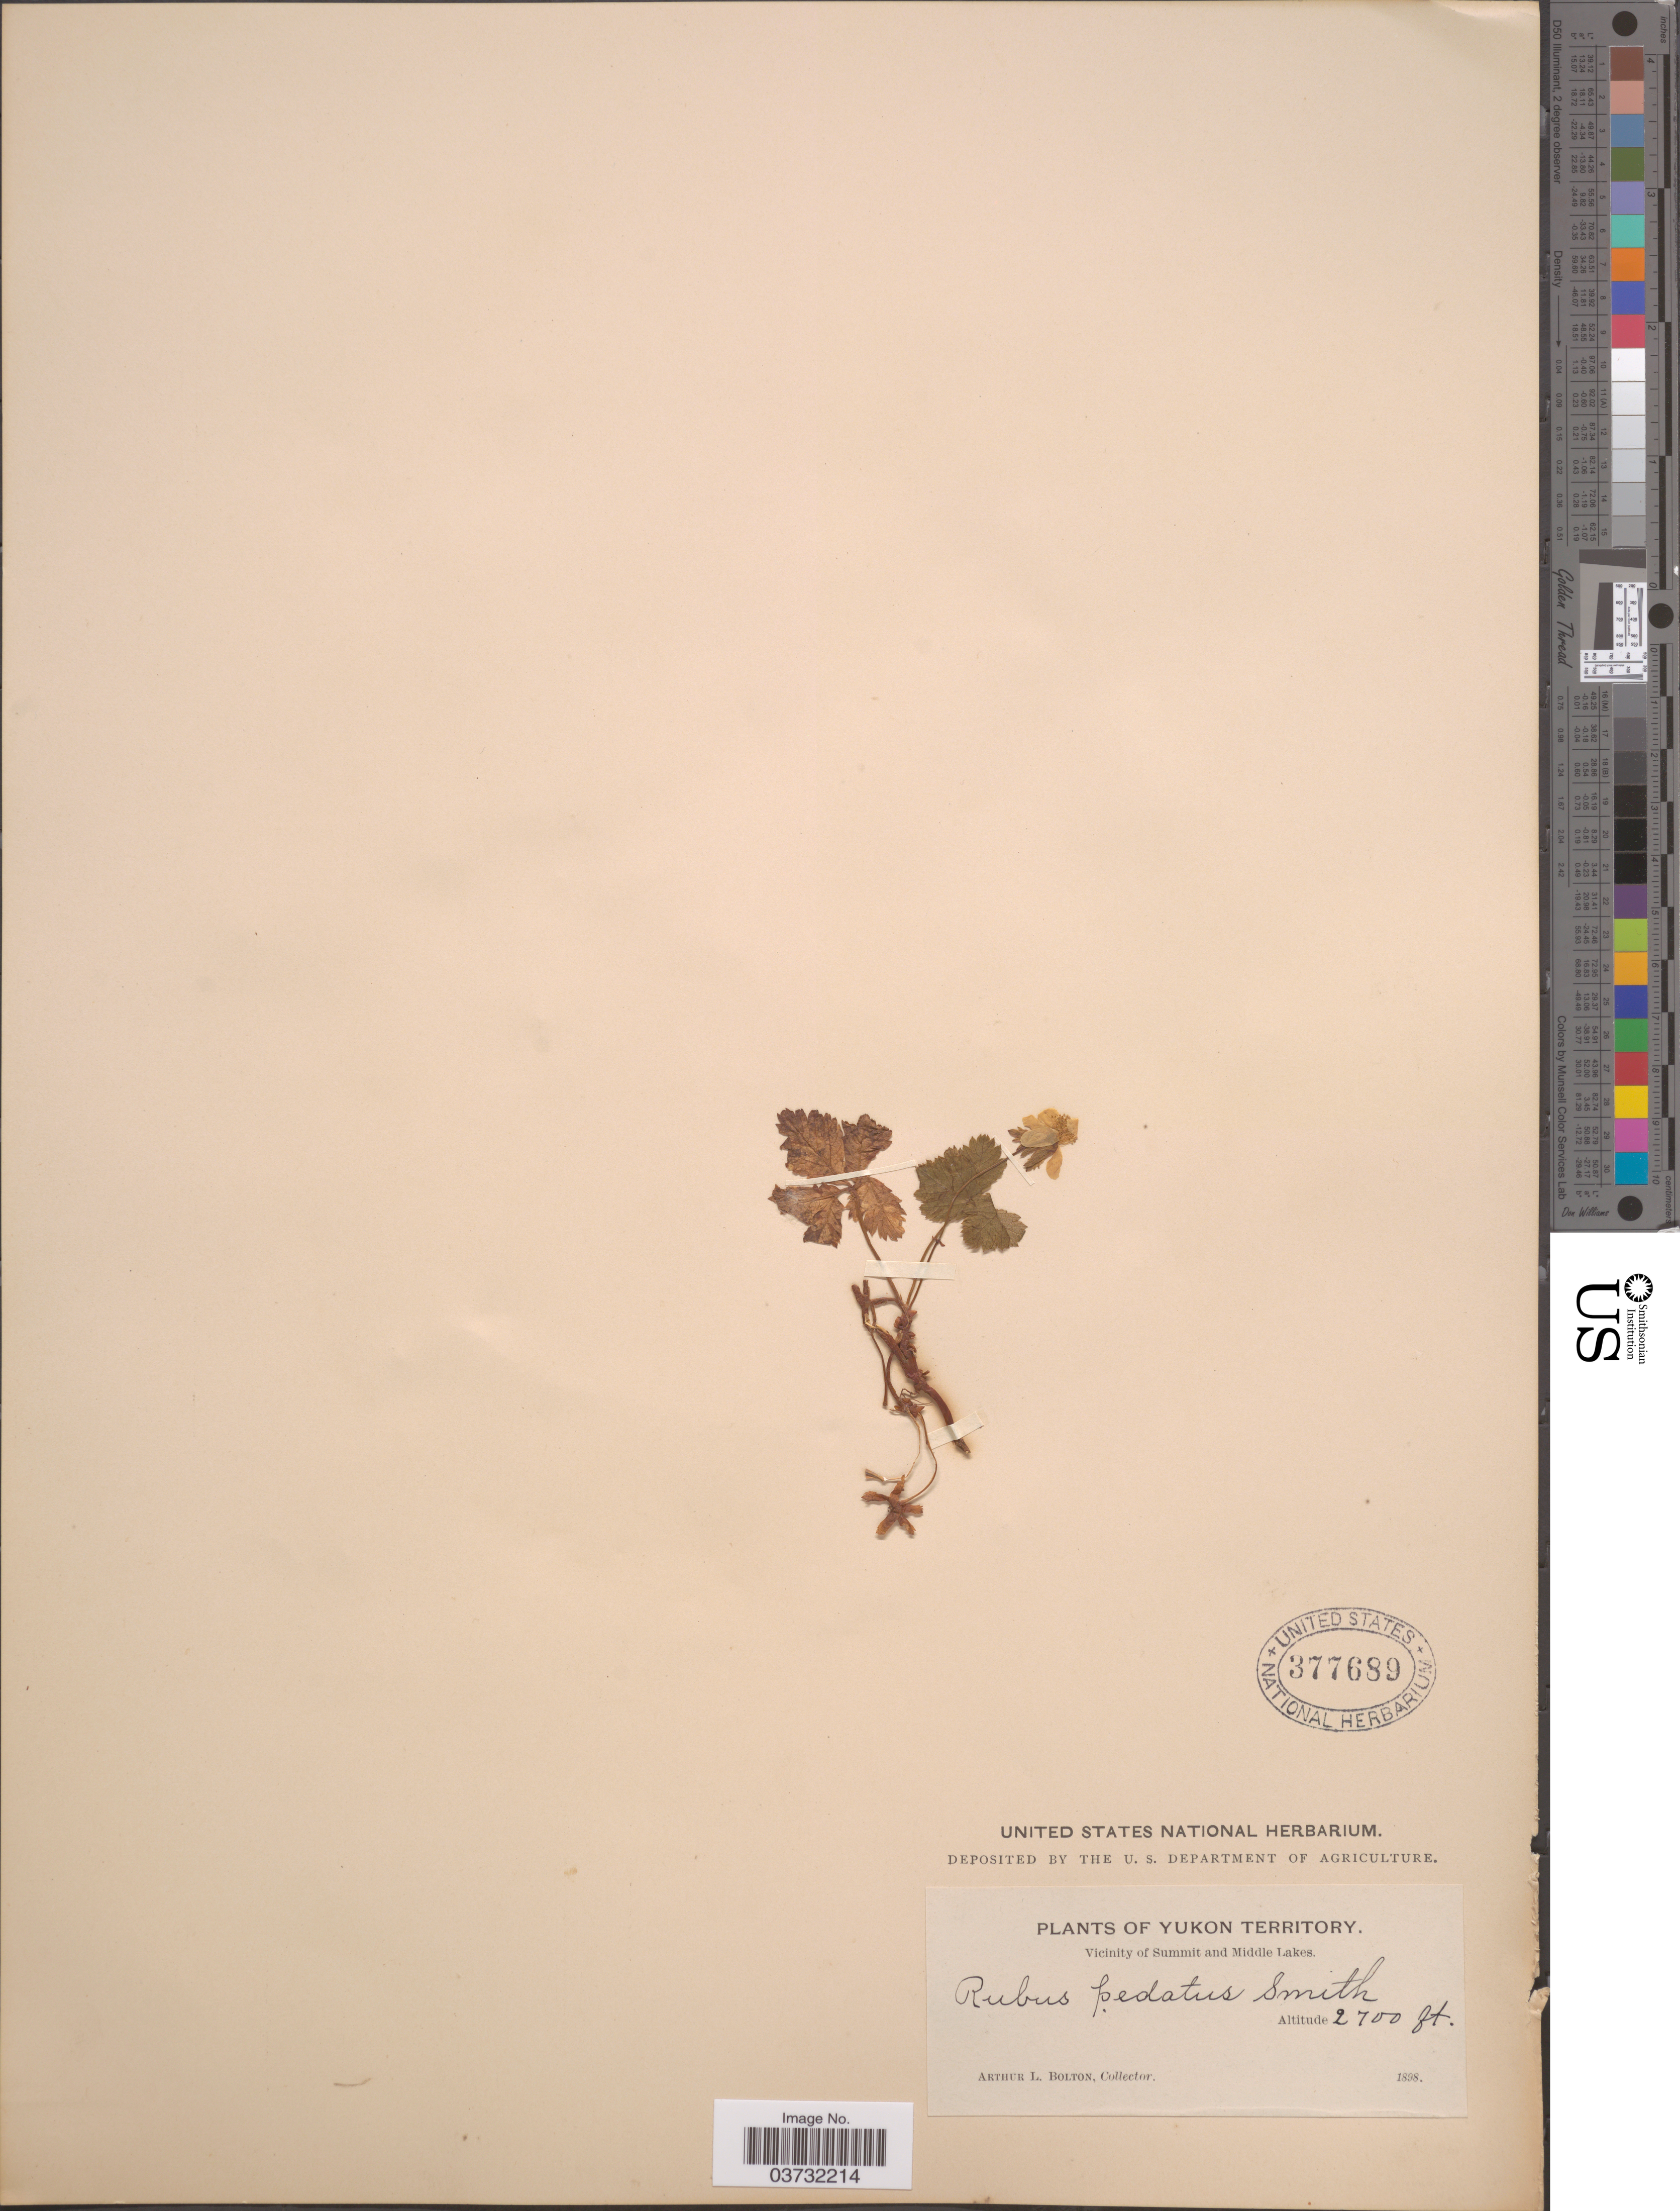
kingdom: Plantae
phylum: Tracheophyta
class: Magnoliopsida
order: Rosales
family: Rosaceae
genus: Rubus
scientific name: Rubus pedatus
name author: Sm.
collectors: A. Bolton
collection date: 1898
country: Canada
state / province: Yukon Territory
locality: Vicinity of Summit and Middle Lakes.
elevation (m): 823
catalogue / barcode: US 377689